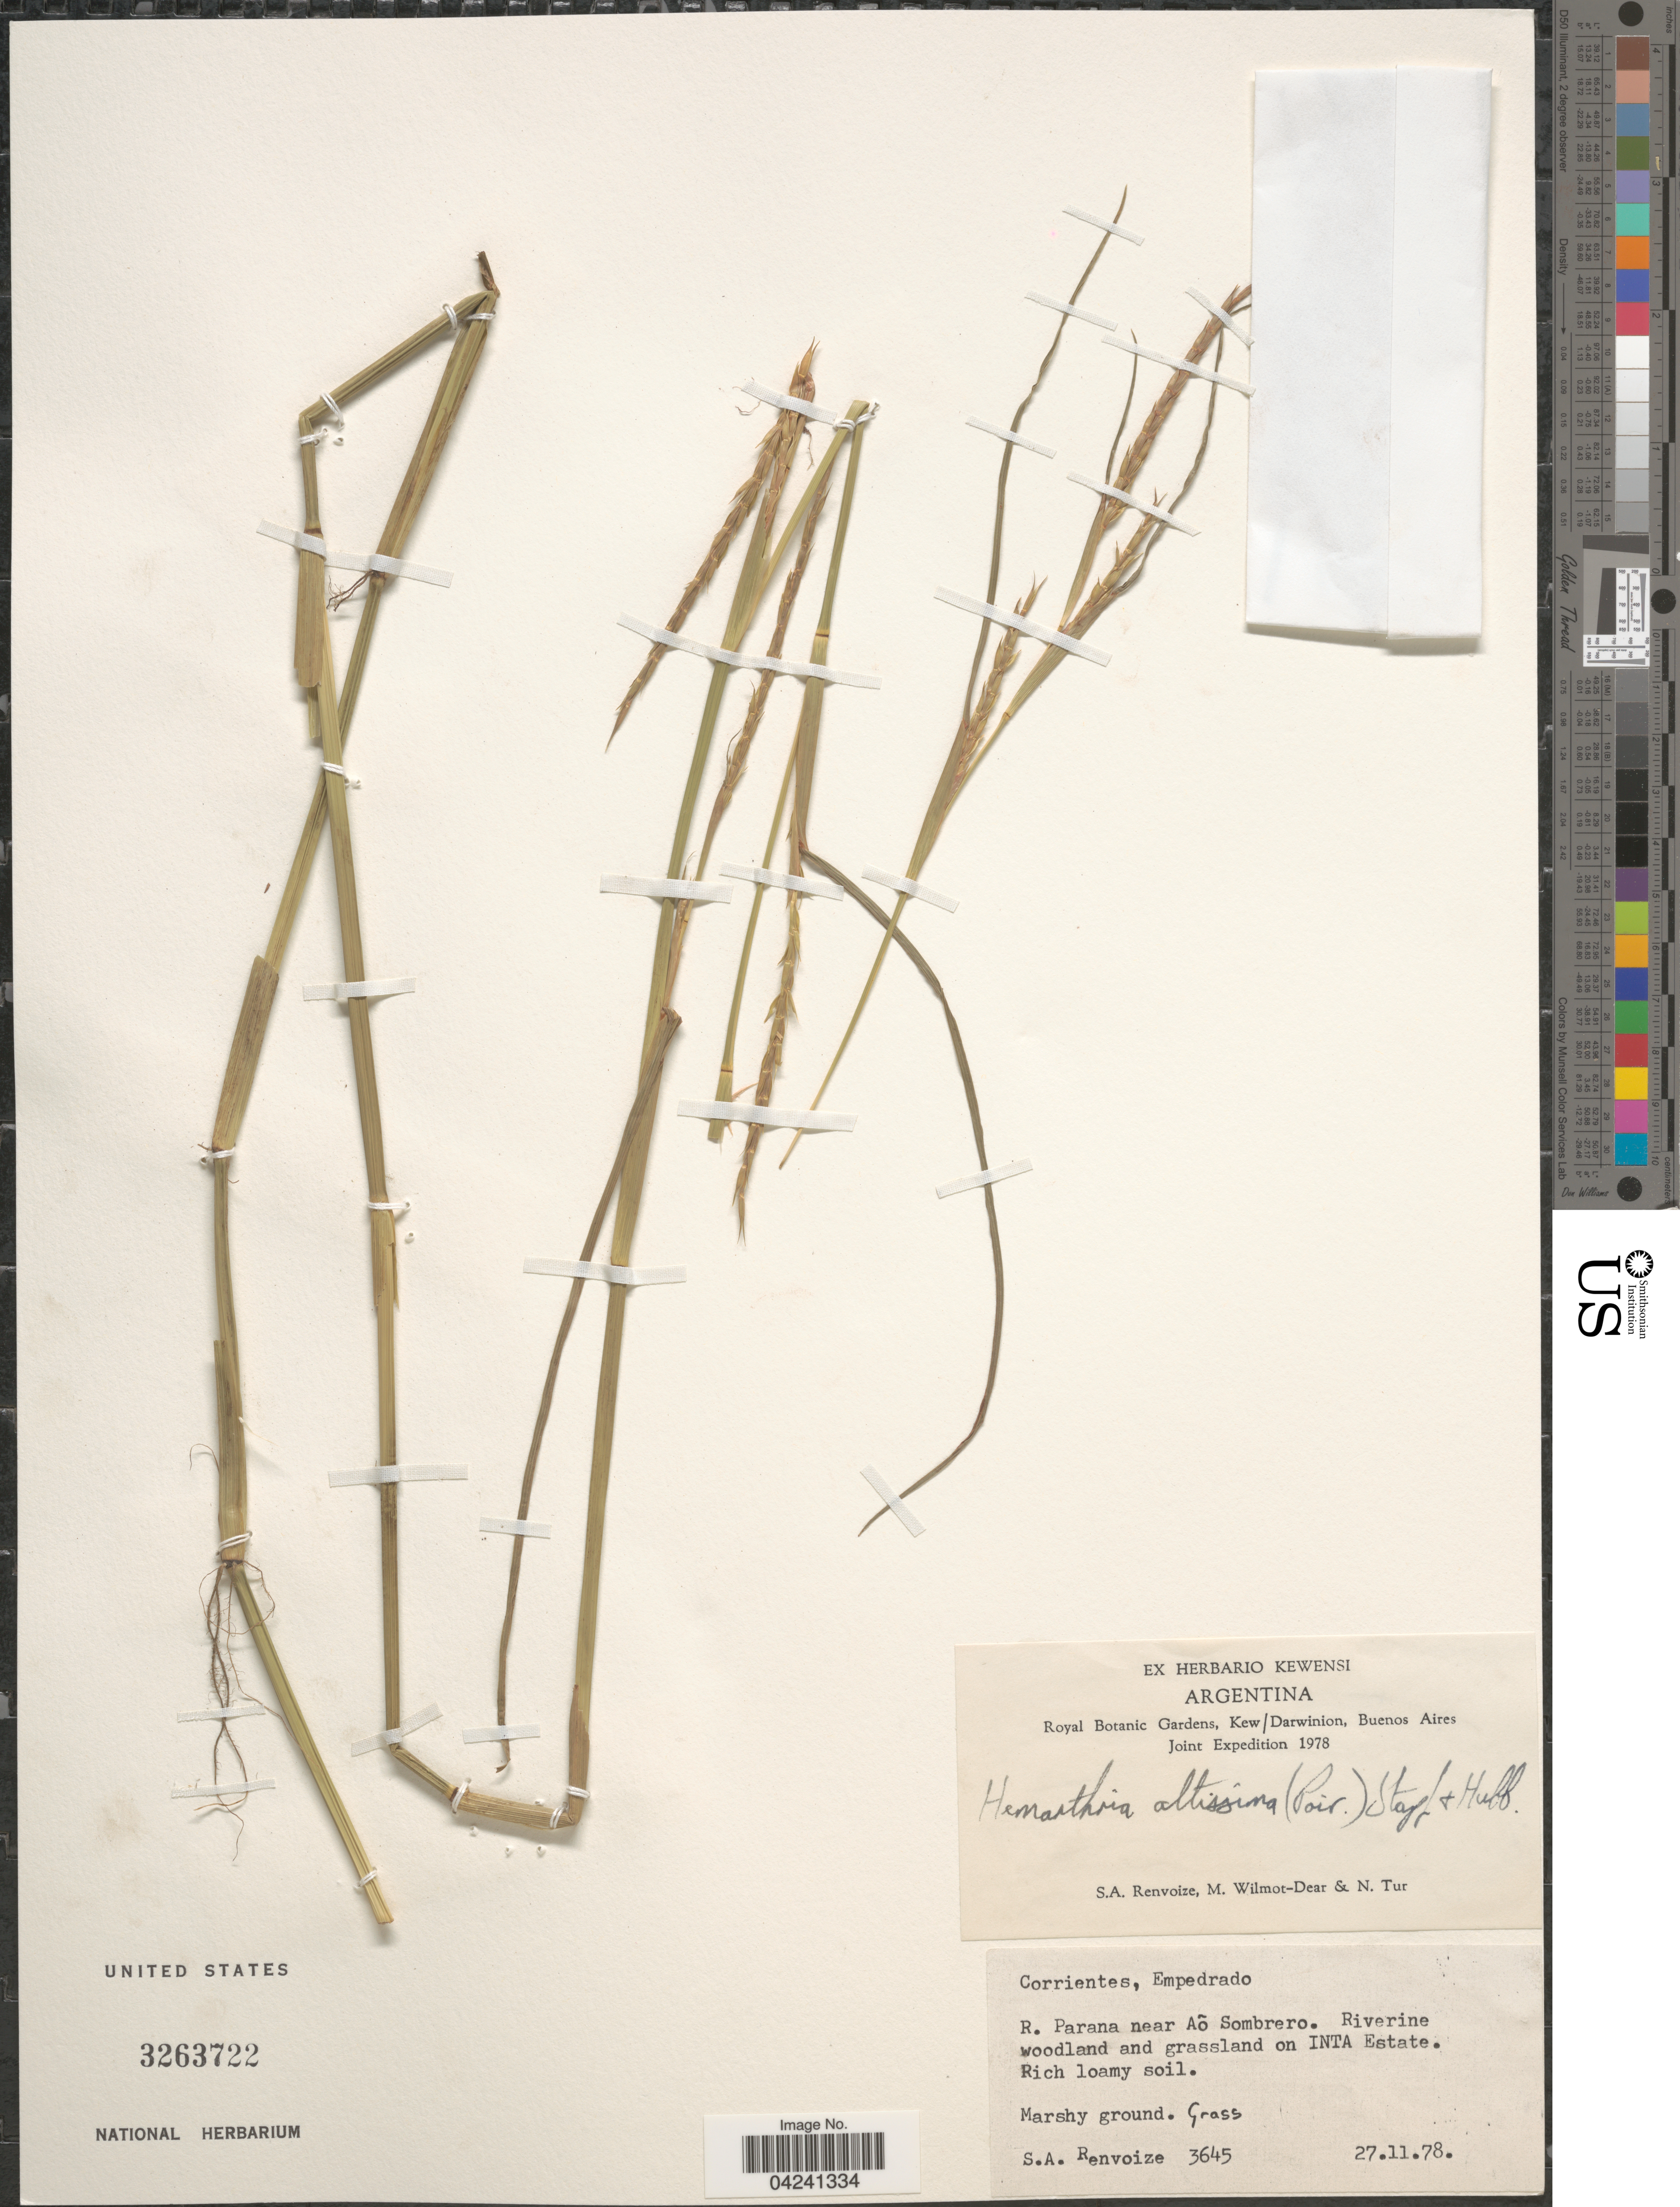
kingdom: Plantae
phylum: Tracheophyta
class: Liliopsida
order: Poales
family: Poaceae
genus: Hemarthria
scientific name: Hemarthria altissima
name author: (Poir.) Stapf & C. E. Hubb.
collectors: S. A. Renvoize, M. Wilmot-Dear & N. Tur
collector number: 3645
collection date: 1978-11-27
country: Argentina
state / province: Corrientes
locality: Royal Botanic Gardens, Kew/Darwinion, Buenos Aires Joint Expedition 1978. Empedrado. R. Parana near Aõ Sombrero. Riverine woodland and grassland on INTA Estate.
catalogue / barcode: US 3263722